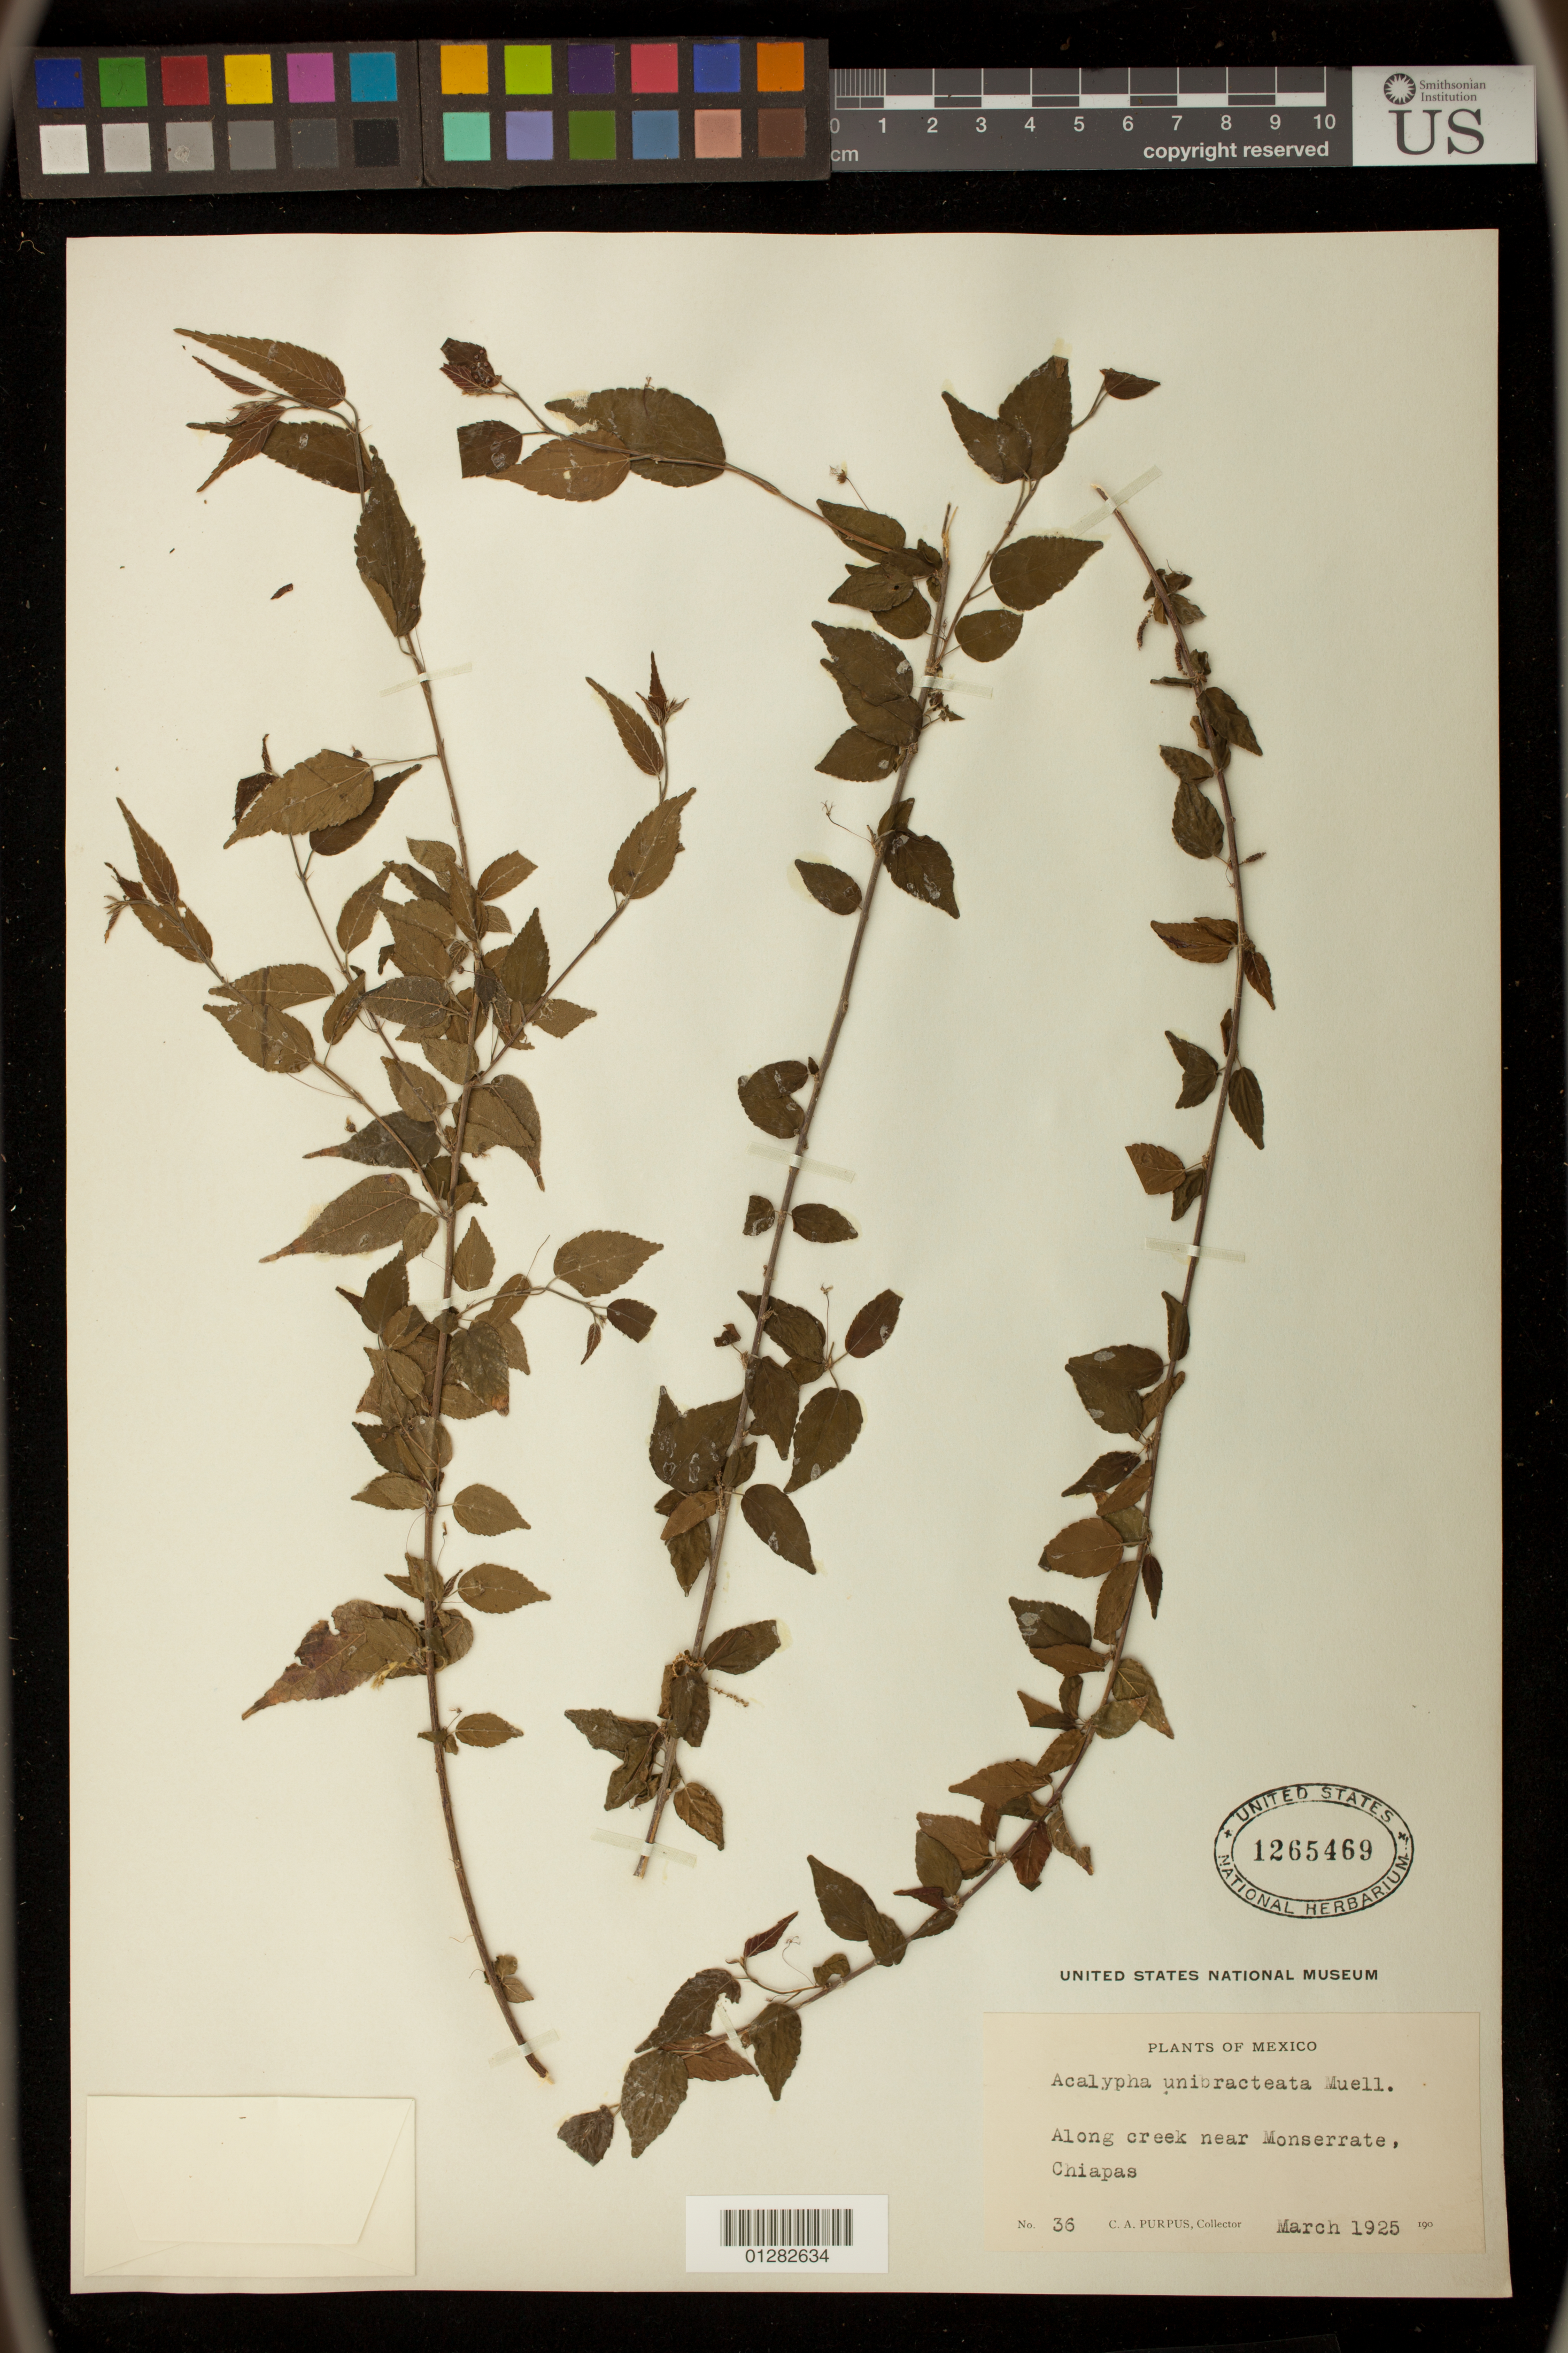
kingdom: Plantae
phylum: Tracheophyta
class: Magnoliopsida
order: Malpighiales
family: Euphorbiaceae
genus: Acalypha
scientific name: Acalypha unibracteata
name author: Müll. Arg.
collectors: E. Langlassé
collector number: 36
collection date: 1925-03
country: Mexico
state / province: Chiapas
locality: Along creek near Monserrate, Chiapas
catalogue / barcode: US 1265469